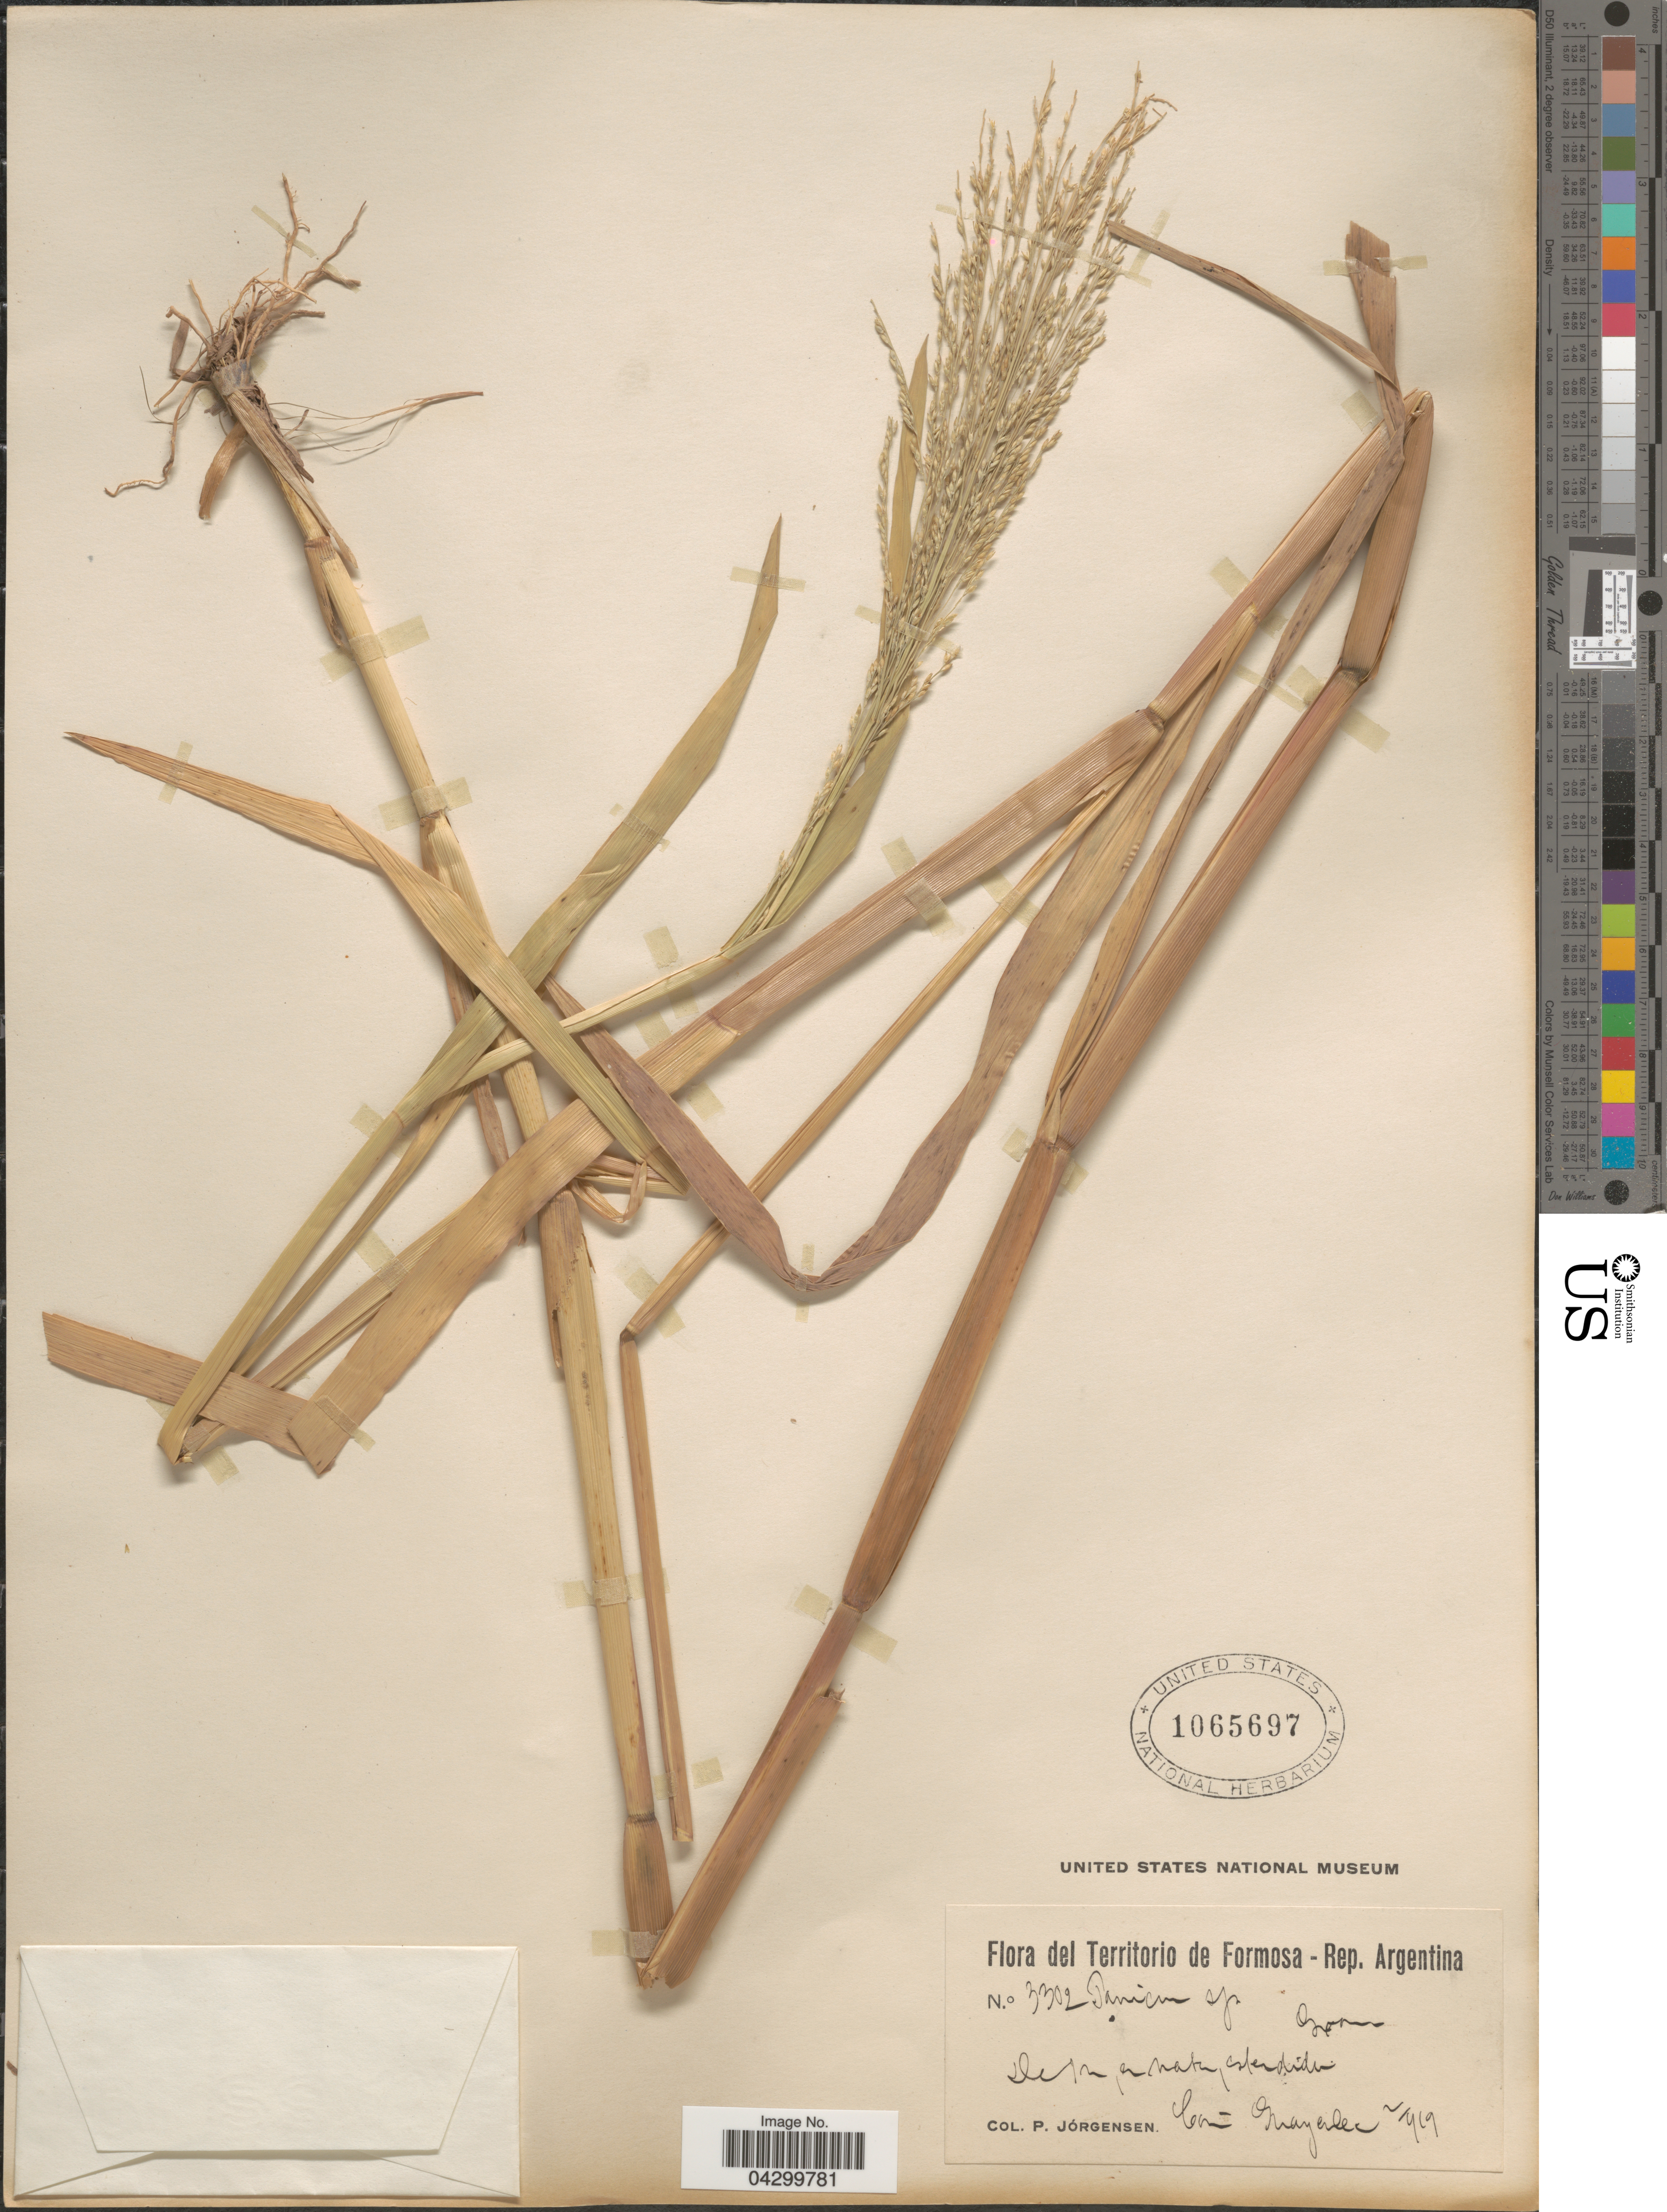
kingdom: Plantae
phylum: Tracheophyta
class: Liliopsida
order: Poales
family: Poaceae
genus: Panicum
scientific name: Panicum dichotomiflorum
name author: Michx.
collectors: P. Jörgensen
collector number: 3302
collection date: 1919-02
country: Argentina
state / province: Formosa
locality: Territorio de Formosa. Comun Guayculee [interpreted].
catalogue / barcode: US 1065697